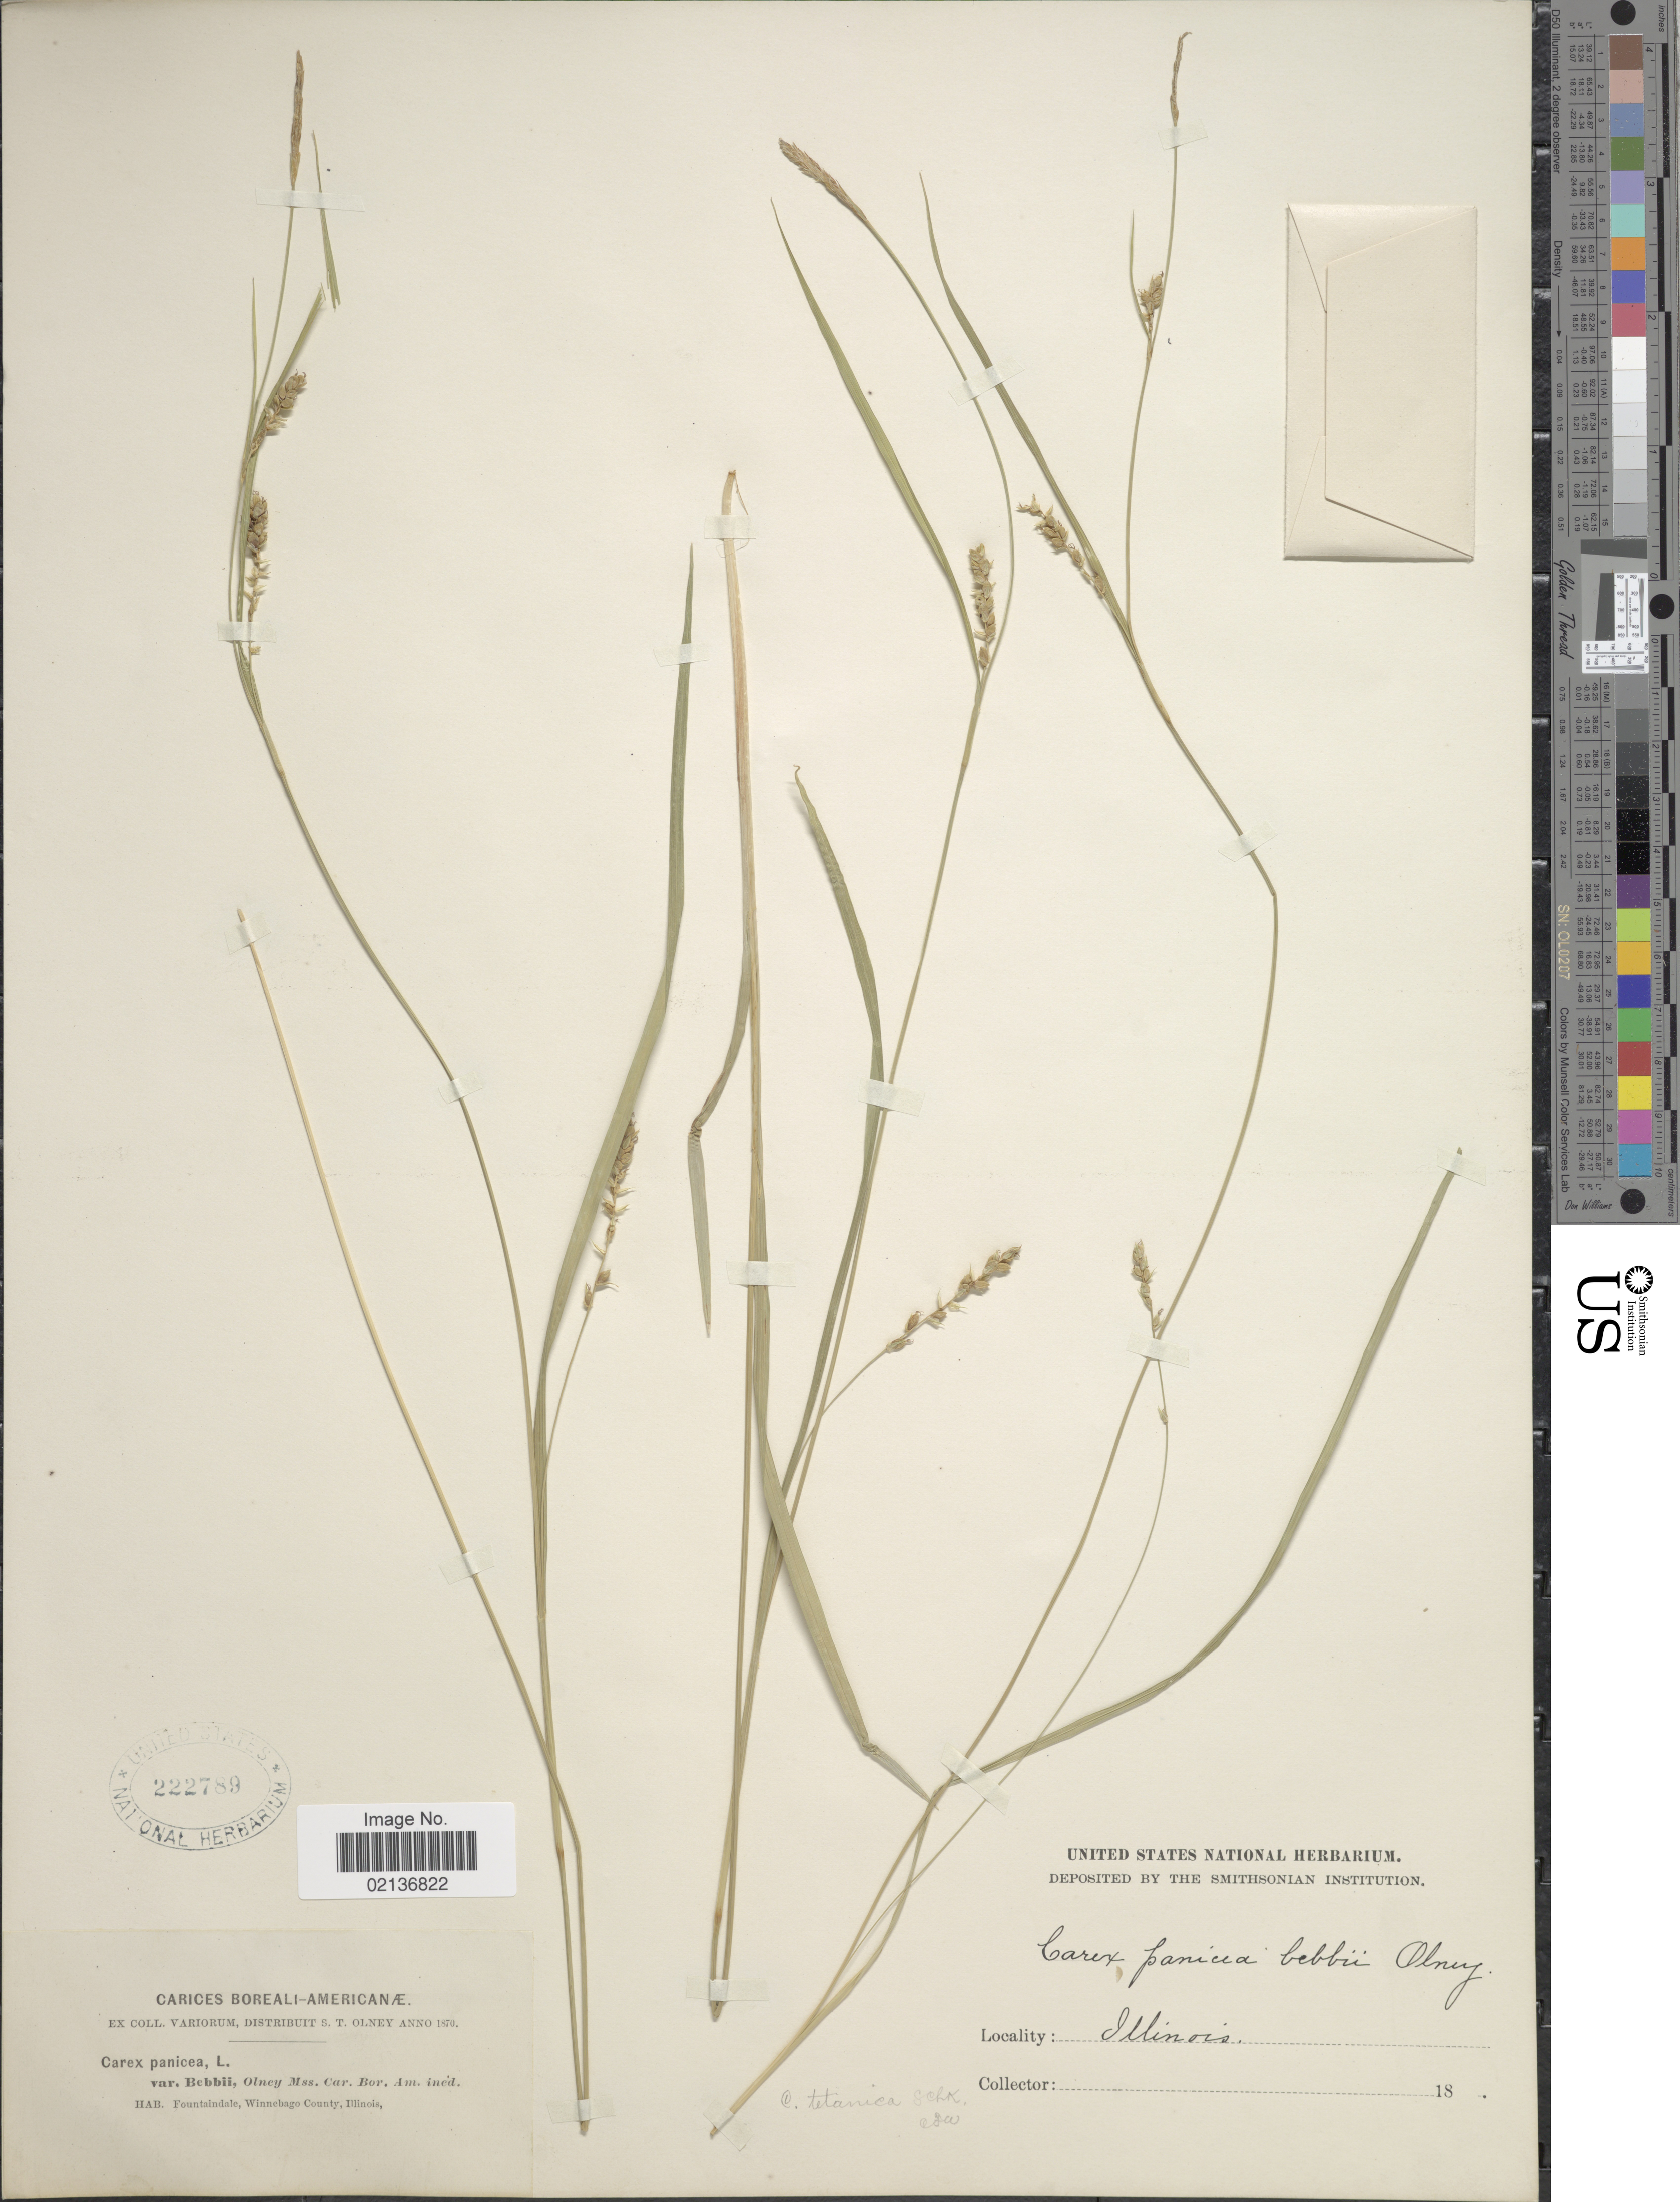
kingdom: Plantae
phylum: Tracheophyta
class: Liliopsida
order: Poales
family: Cyperaceae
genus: Carex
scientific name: Carex tetanica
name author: Schkuhr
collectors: S. Olney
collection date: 1870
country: United States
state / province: Illinois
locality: Fountaindale, Winnebago County, Illinois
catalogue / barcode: US 222789